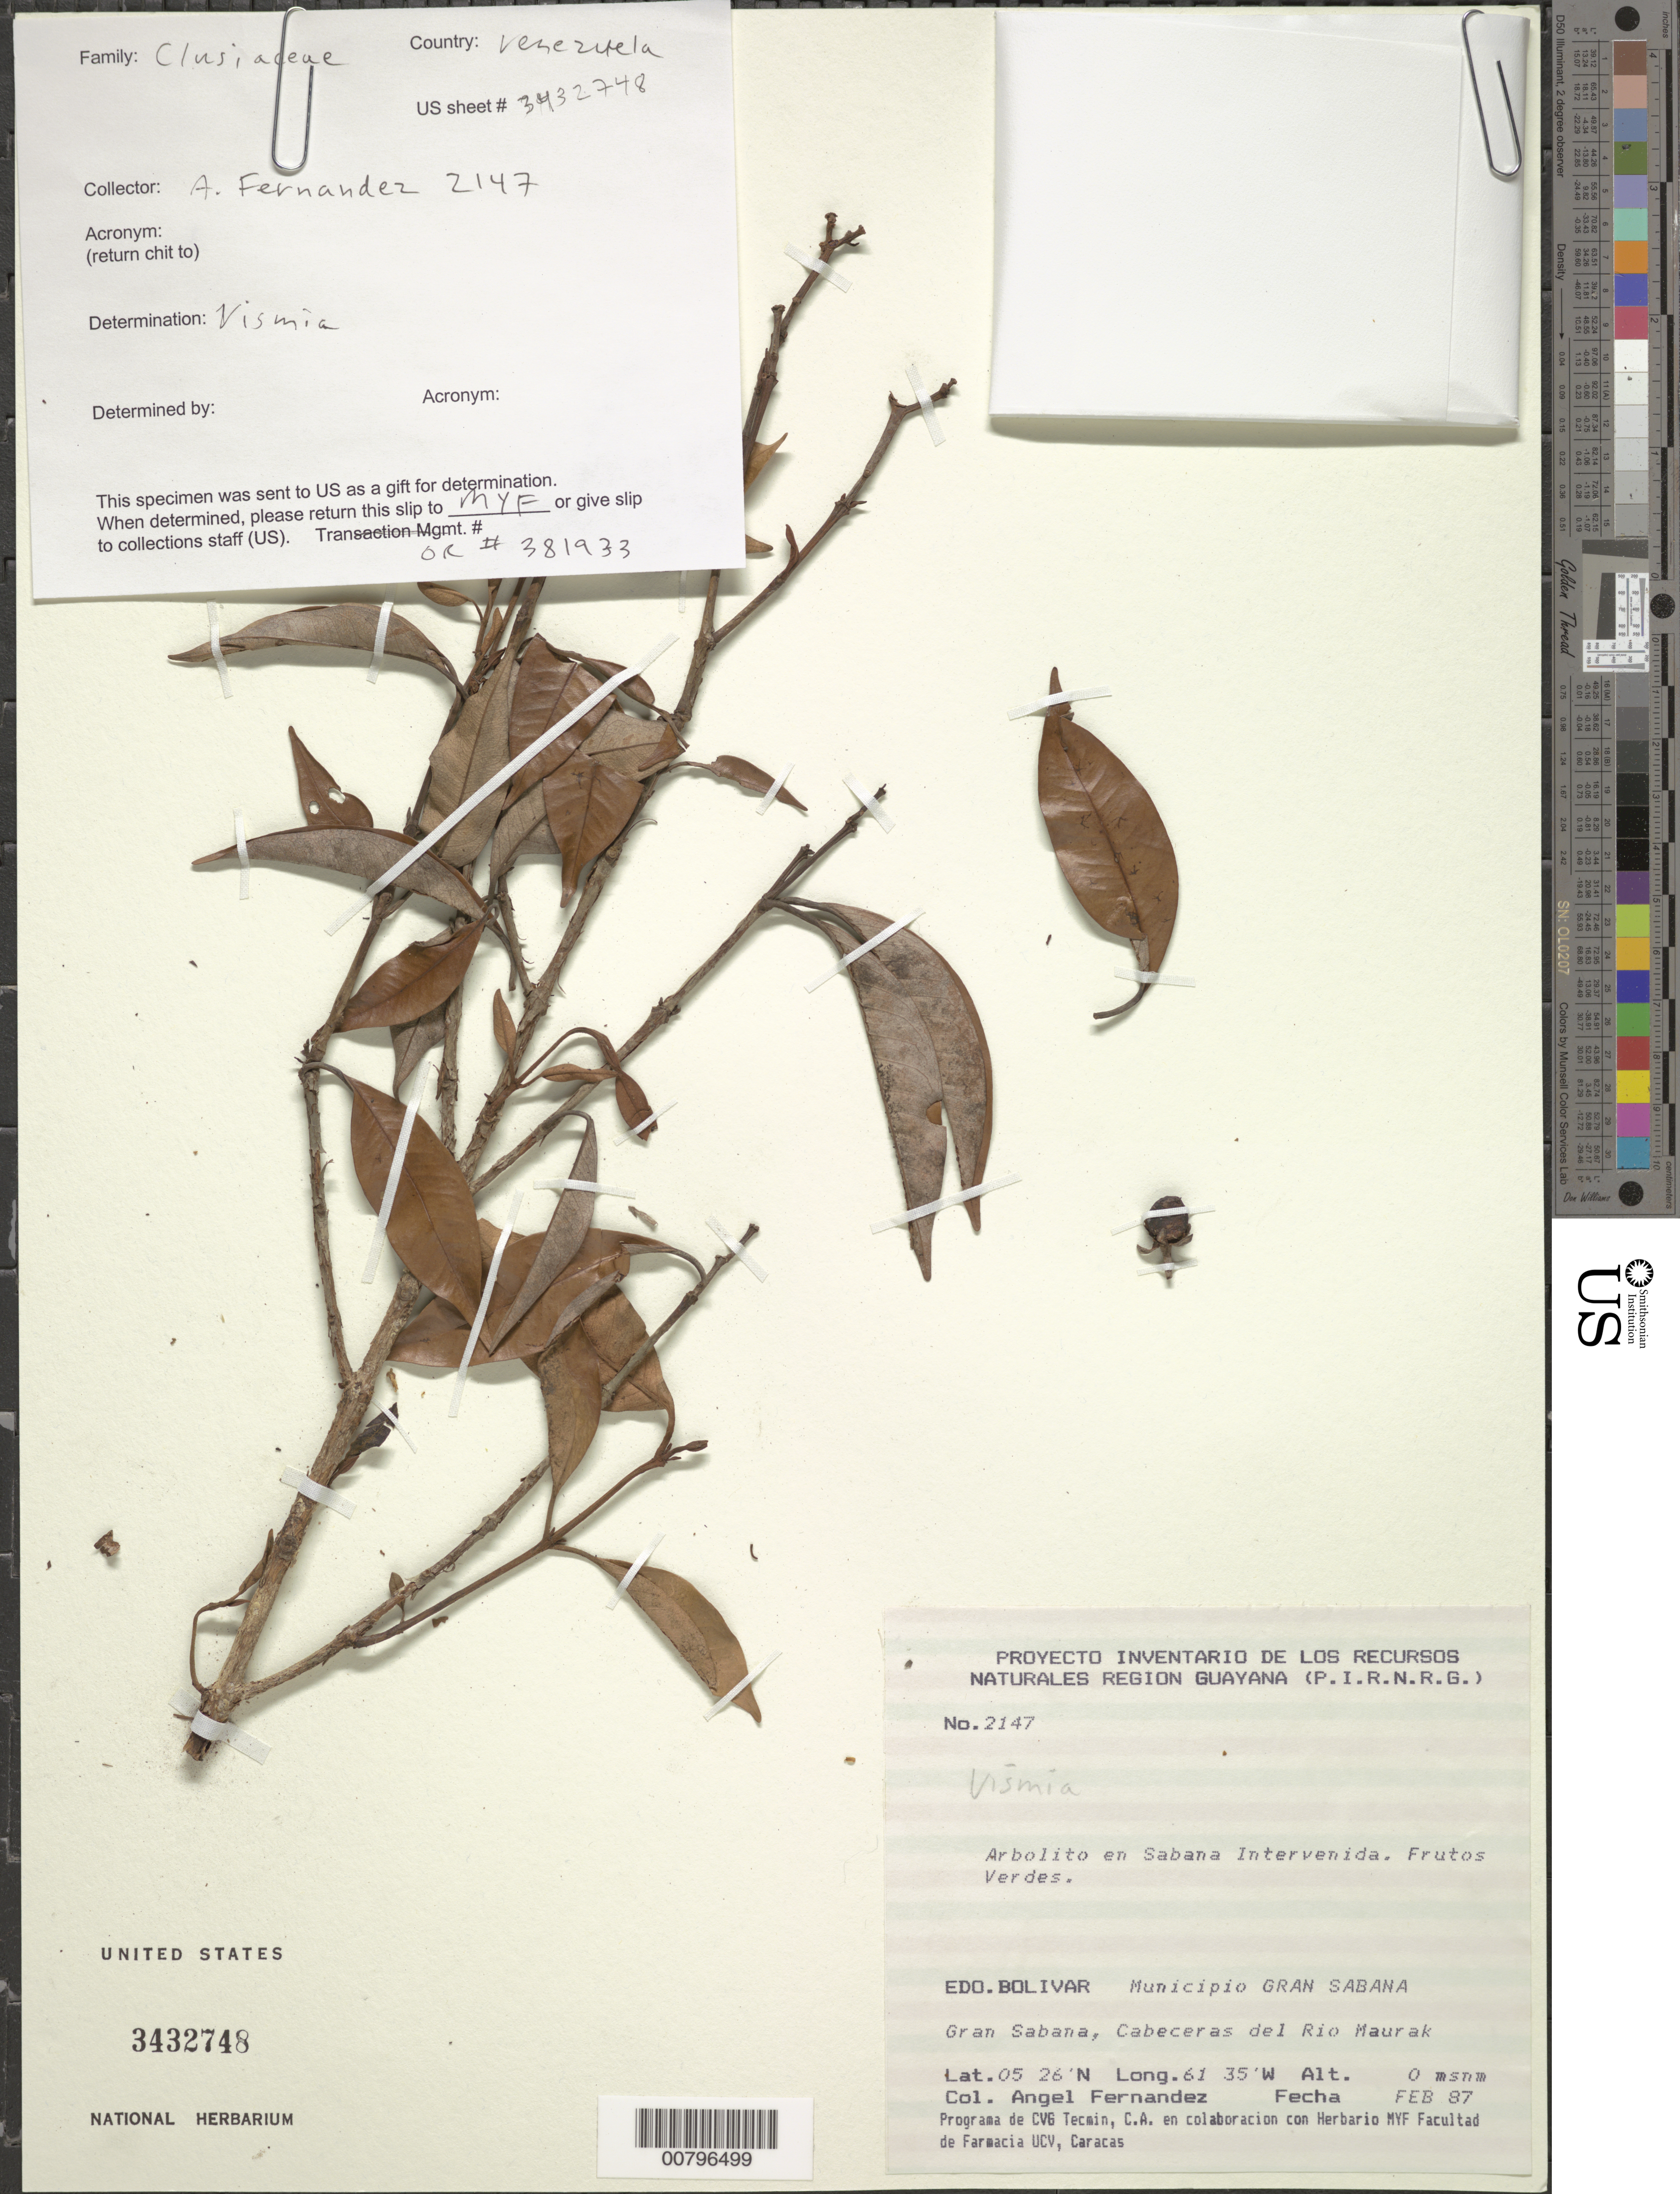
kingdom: Plantae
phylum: Tracheophyta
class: Magnoliopsida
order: Malpighiales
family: Hypericaceae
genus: Vismia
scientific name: Vismia sp.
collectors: A. Fernández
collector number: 2147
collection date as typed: Feb-87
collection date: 1987-02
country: Venezuela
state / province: Bolívar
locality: Mun. Gran Sabana, Río Maurak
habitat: Sabana inervenida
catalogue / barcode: US 3432748